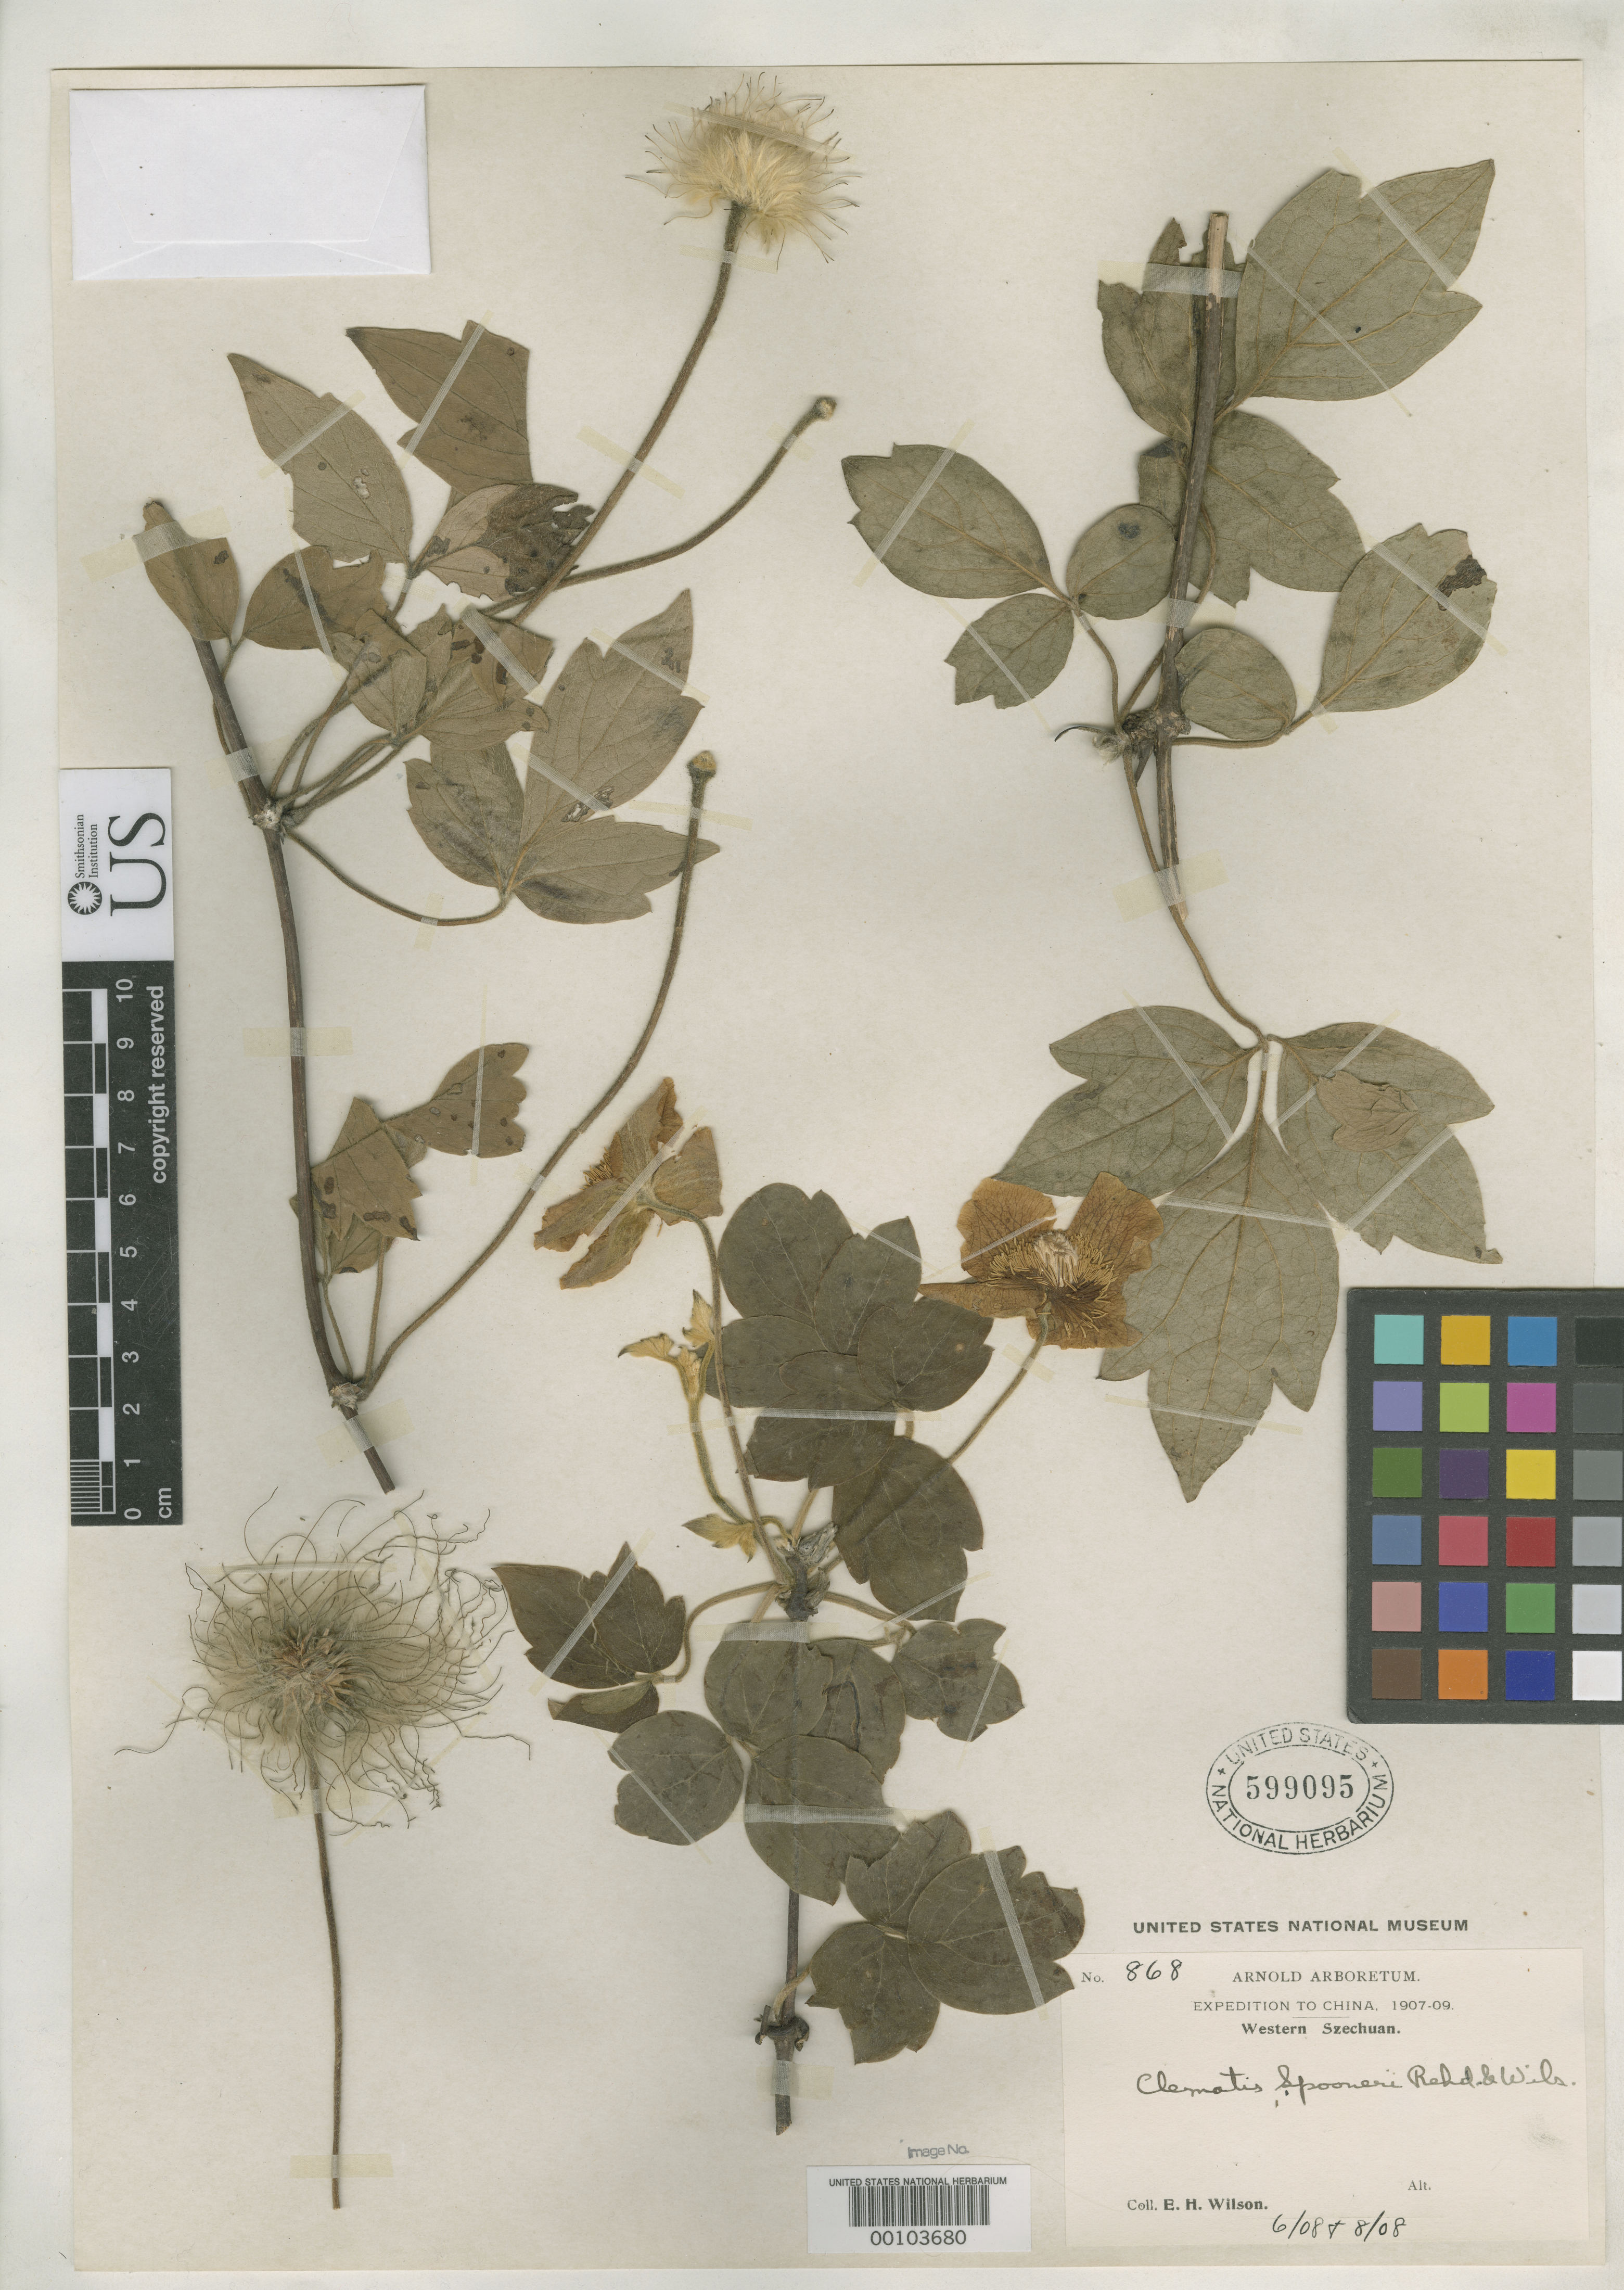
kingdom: Plantae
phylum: Tracheophyta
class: Magnoliopsida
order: Ranunculales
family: Ranunculaceae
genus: Clematis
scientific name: Clematis spooneri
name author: Rehder & E.H. Wilson in Sarg.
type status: Isotype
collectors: E. H. Wilson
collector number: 868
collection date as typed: Jun 1908 to -- Aug 1908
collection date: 1908-06/1908-08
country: China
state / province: Sichuan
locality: Mupin.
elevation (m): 2300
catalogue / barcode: US 599095